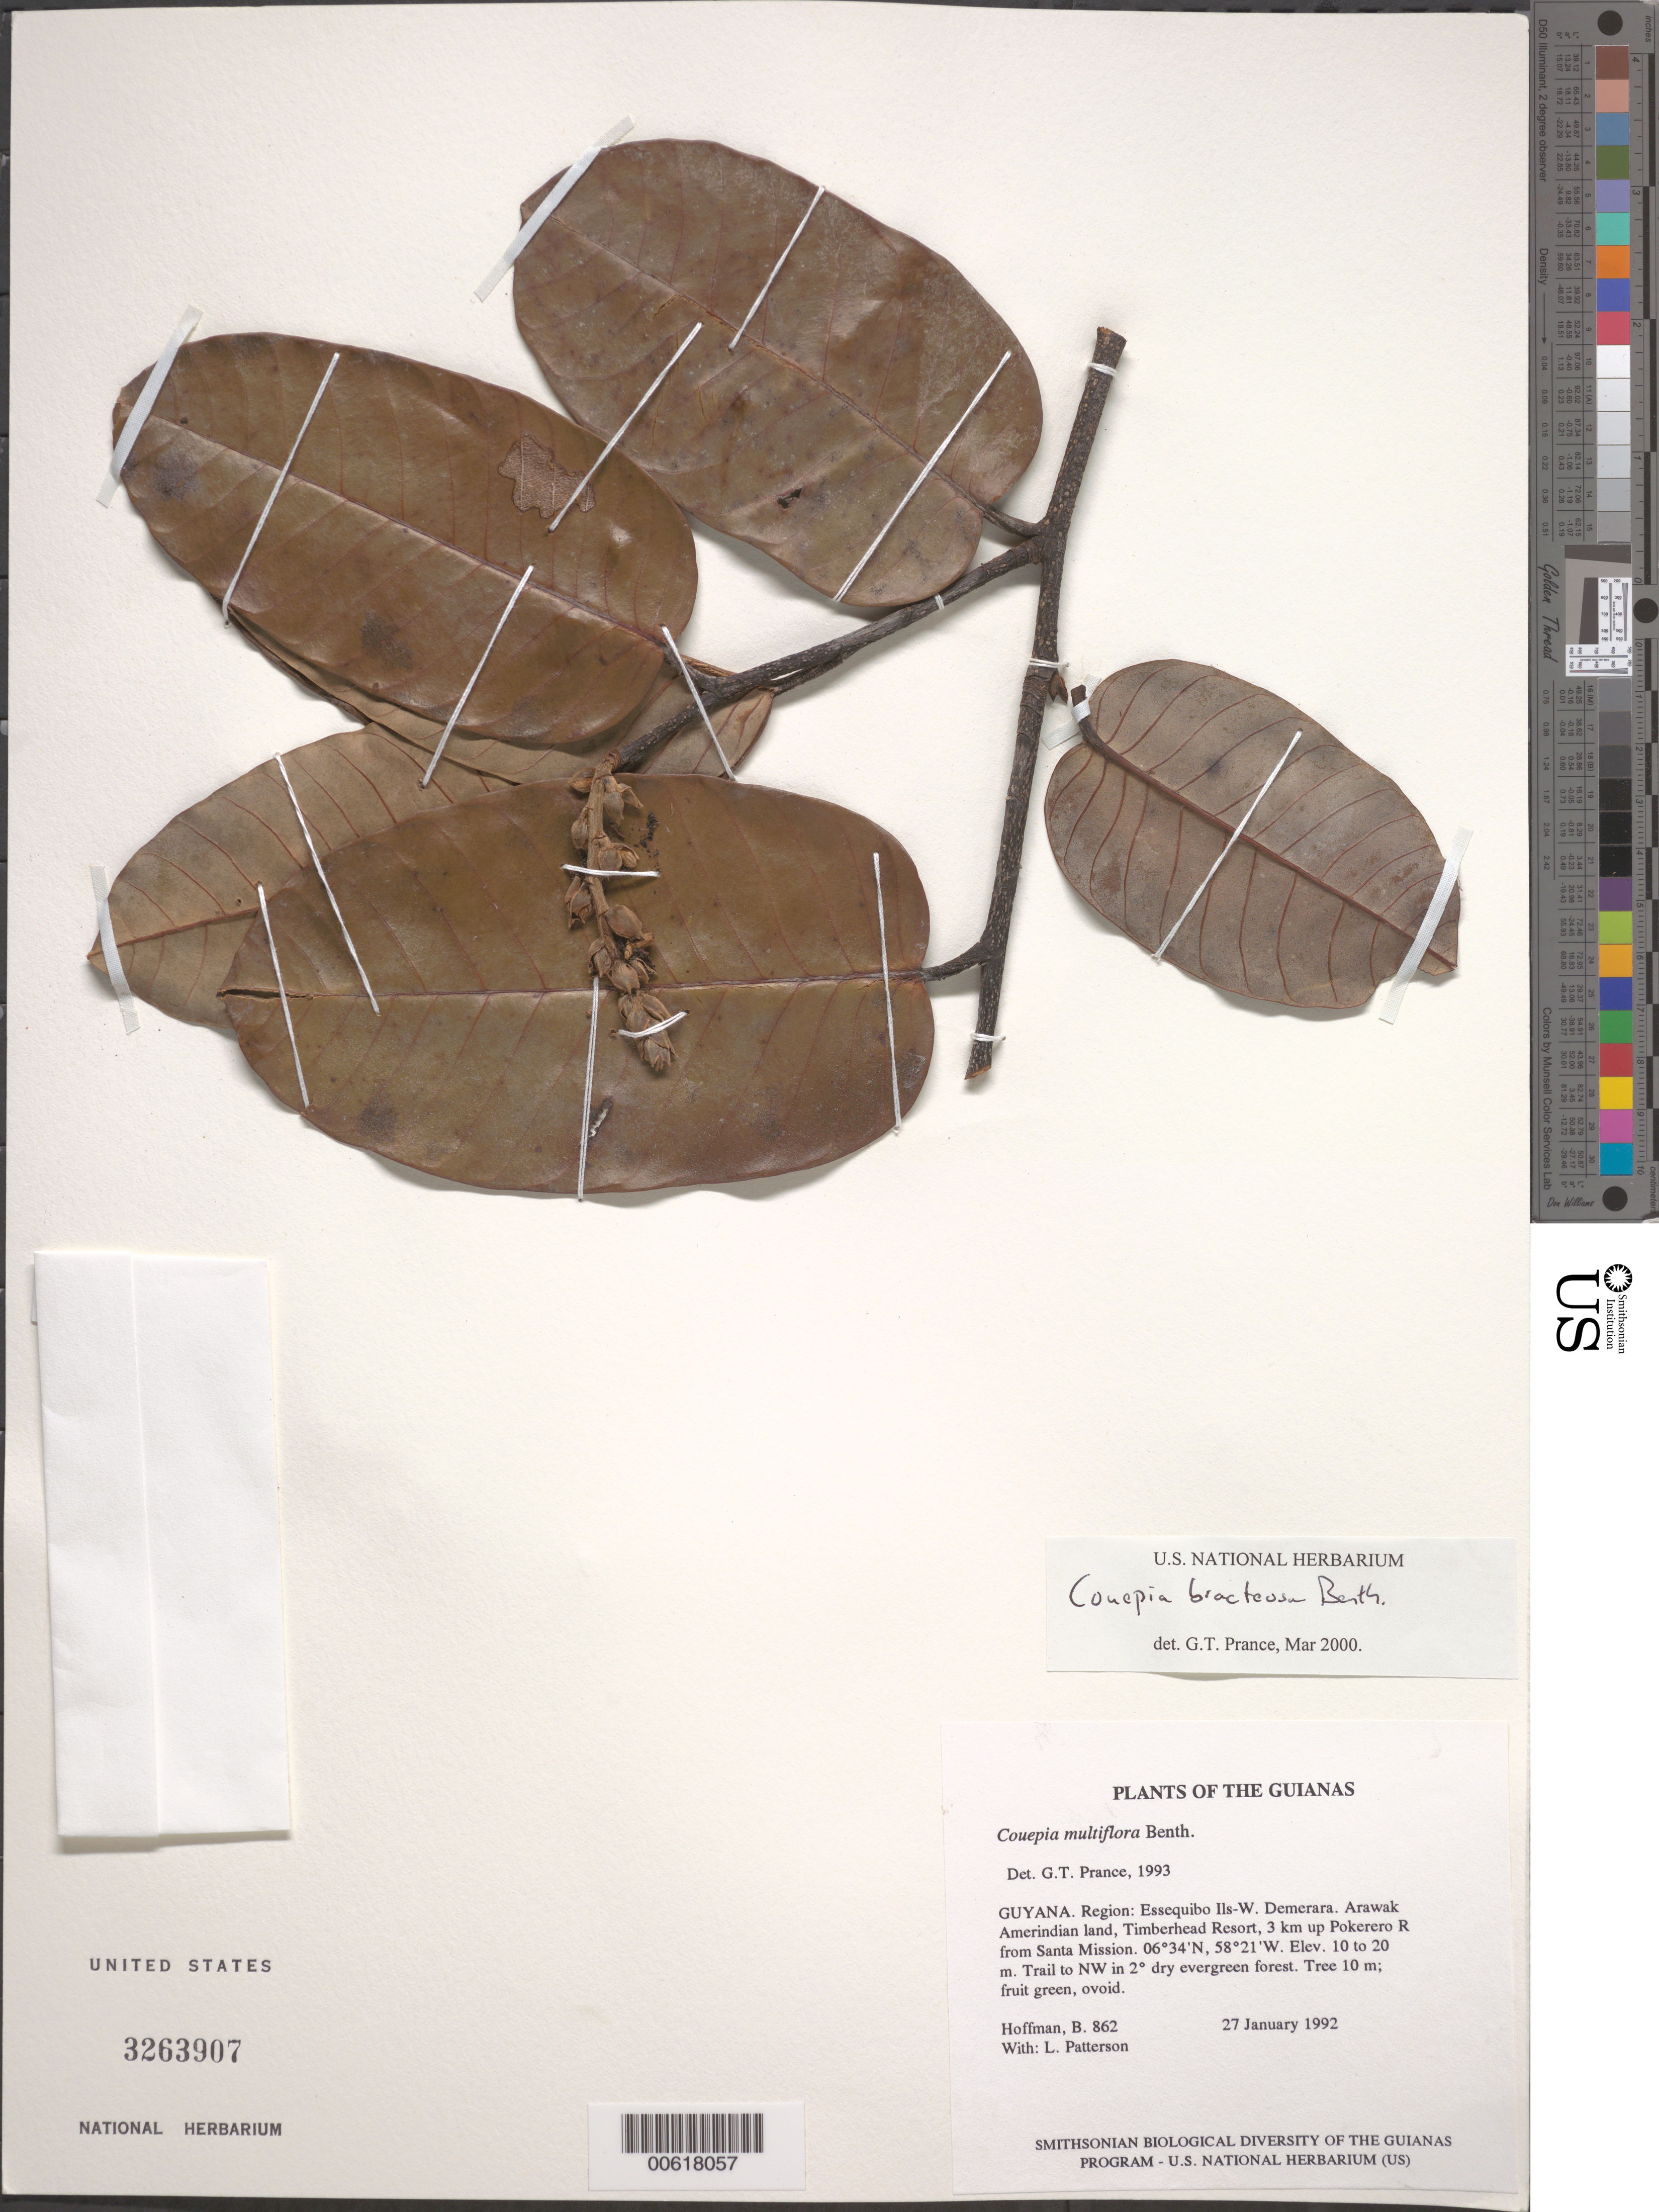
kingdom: Plantae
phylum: Tracheophyta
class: Magnoliopsida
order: Malpighiales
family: Chrysobalanaceae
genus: Couepia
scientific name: Couepia multiflora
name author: Benth.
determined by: Prance, G. T.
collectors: B. Hoffman & L. Patterson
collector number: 862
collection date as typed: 27 January 1992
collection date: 1992-01-27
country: Guyana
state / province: Essequibo Isl-W. Demerara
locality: Arawak Amerindian land, Timberhead Resort, 3 km up Pokerero River from Santa Mission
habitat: Trail to NW in secondary dry evergreen forest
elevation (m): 10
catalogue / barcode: US 3263907